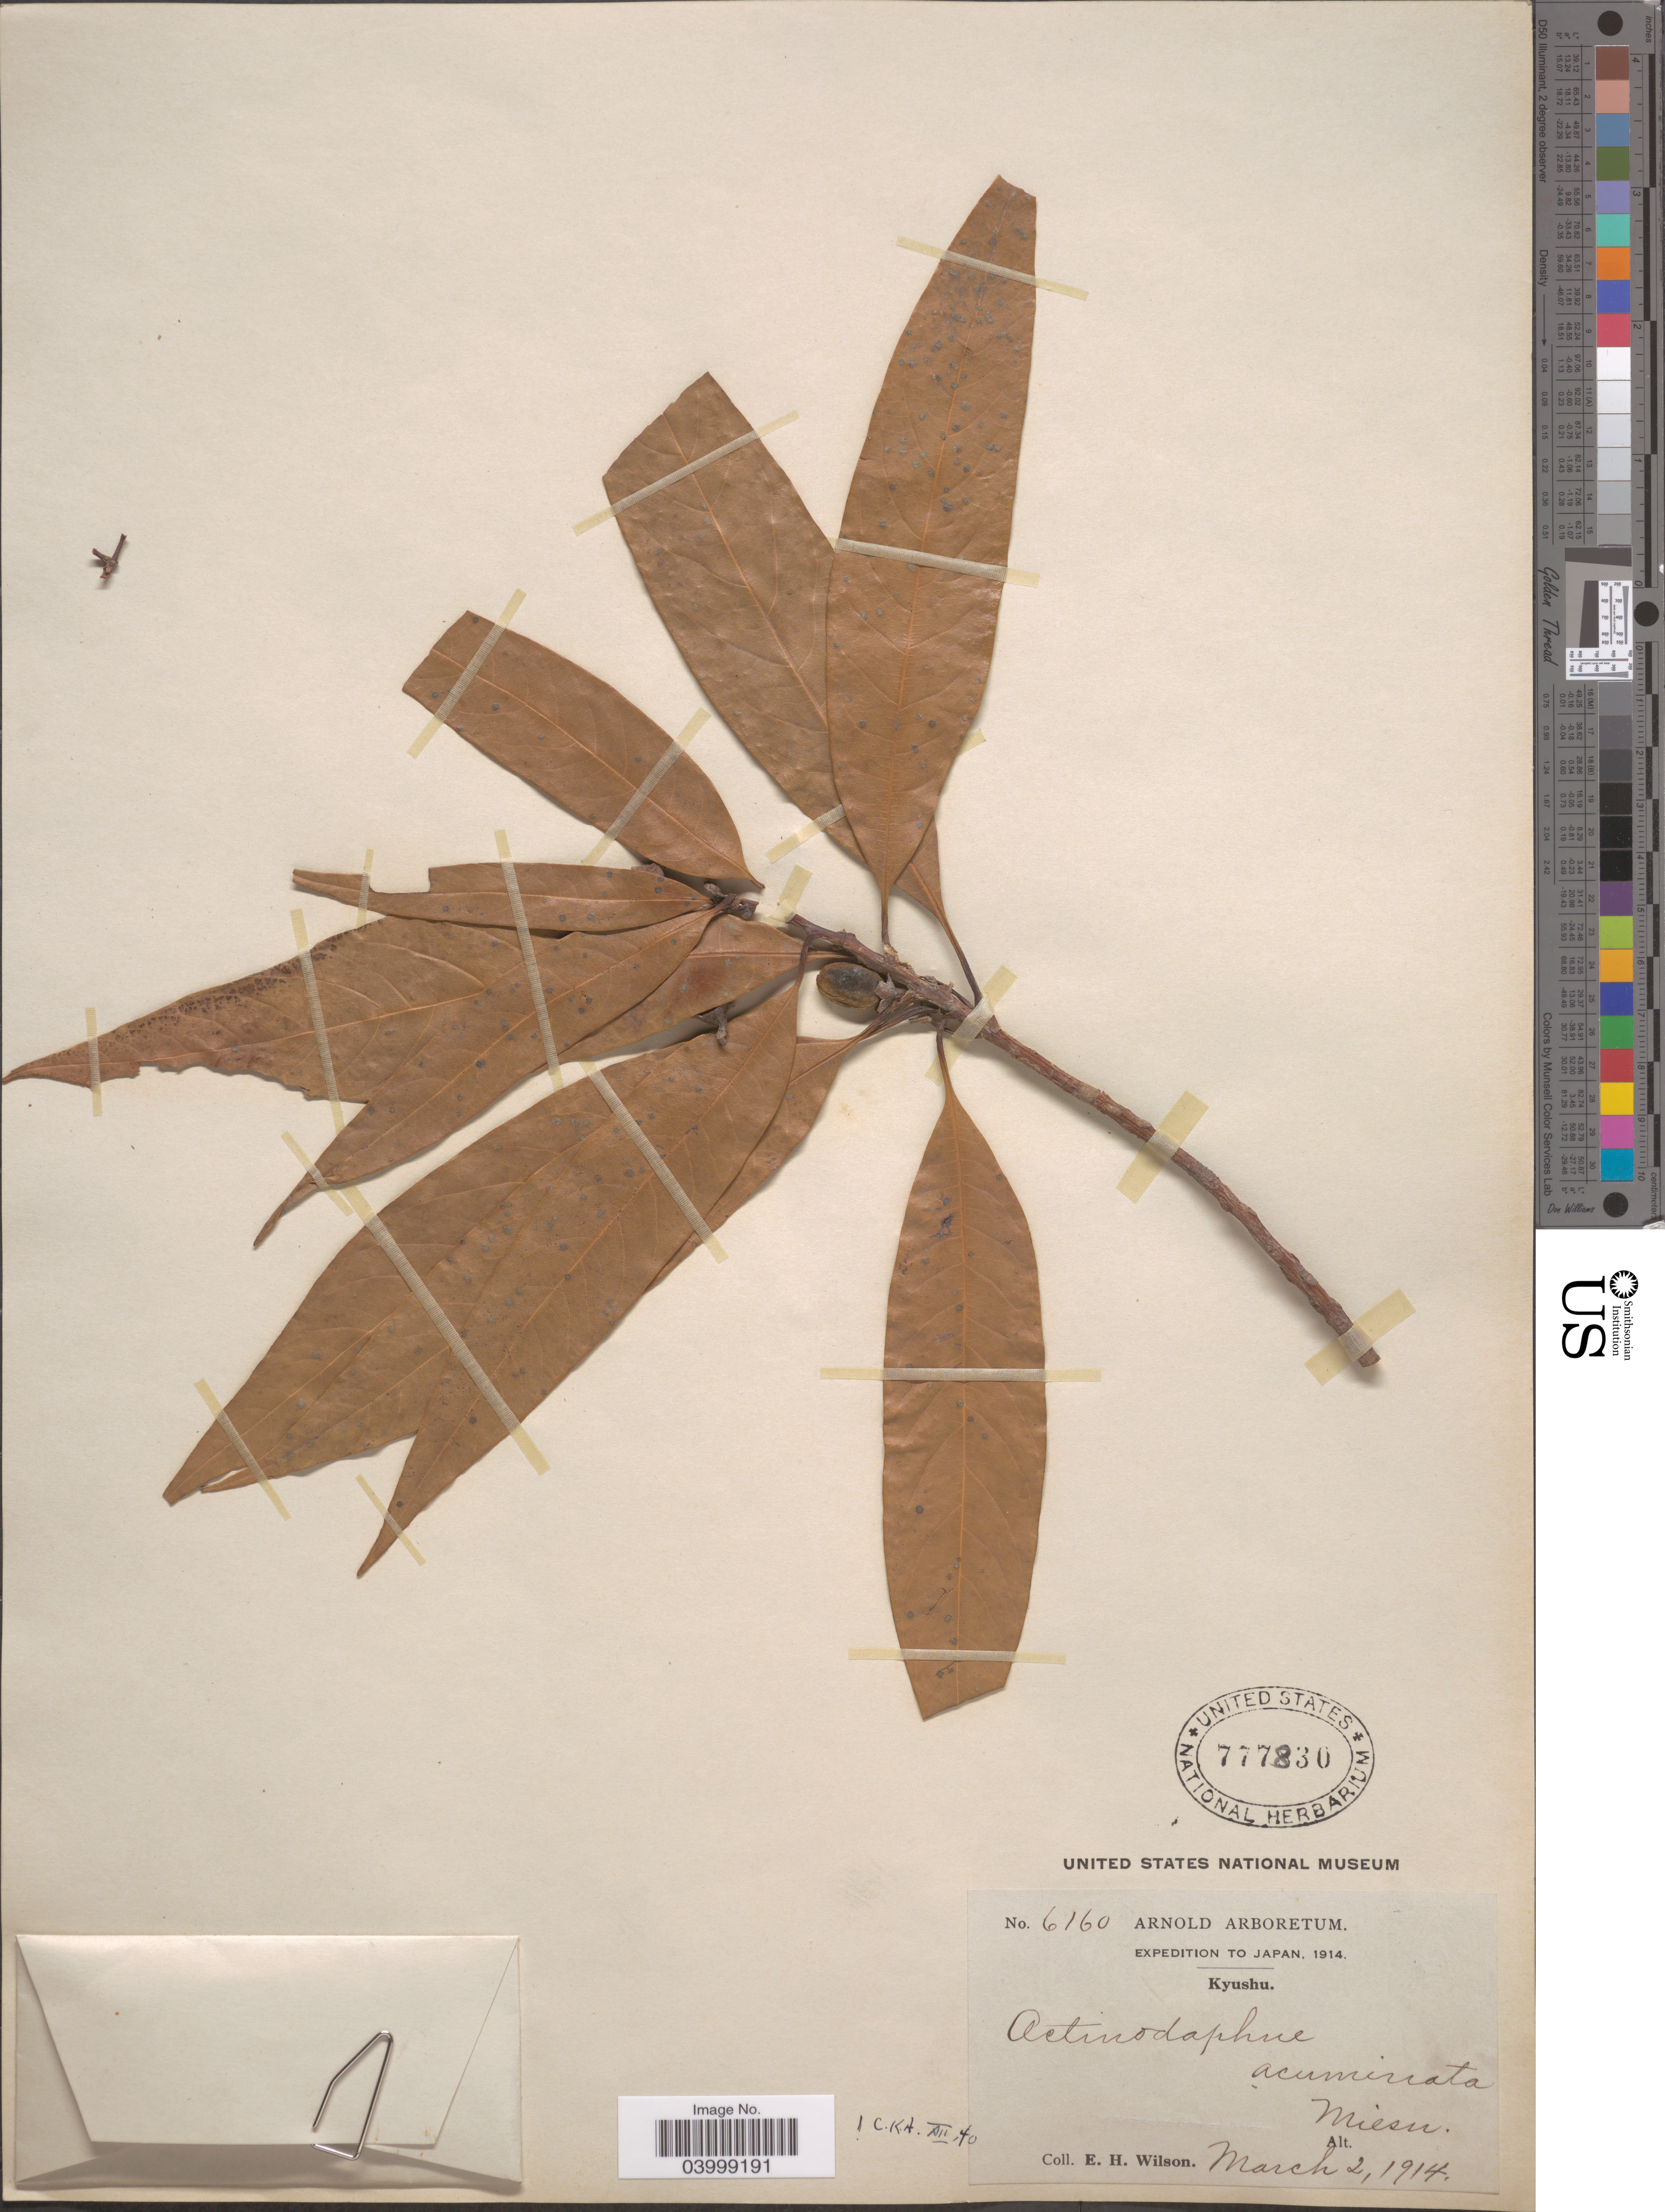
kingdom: Plantae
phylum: Tracheophyta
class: Magnoliopsida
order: Laurales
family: Lauraceae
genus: Actinodaphne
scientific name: Actinodaphne longifolia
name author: Nakai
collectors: E. Wilson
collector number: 6160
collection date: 1914-03-02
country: Japan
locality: Kyushu.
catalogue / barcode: US 777830